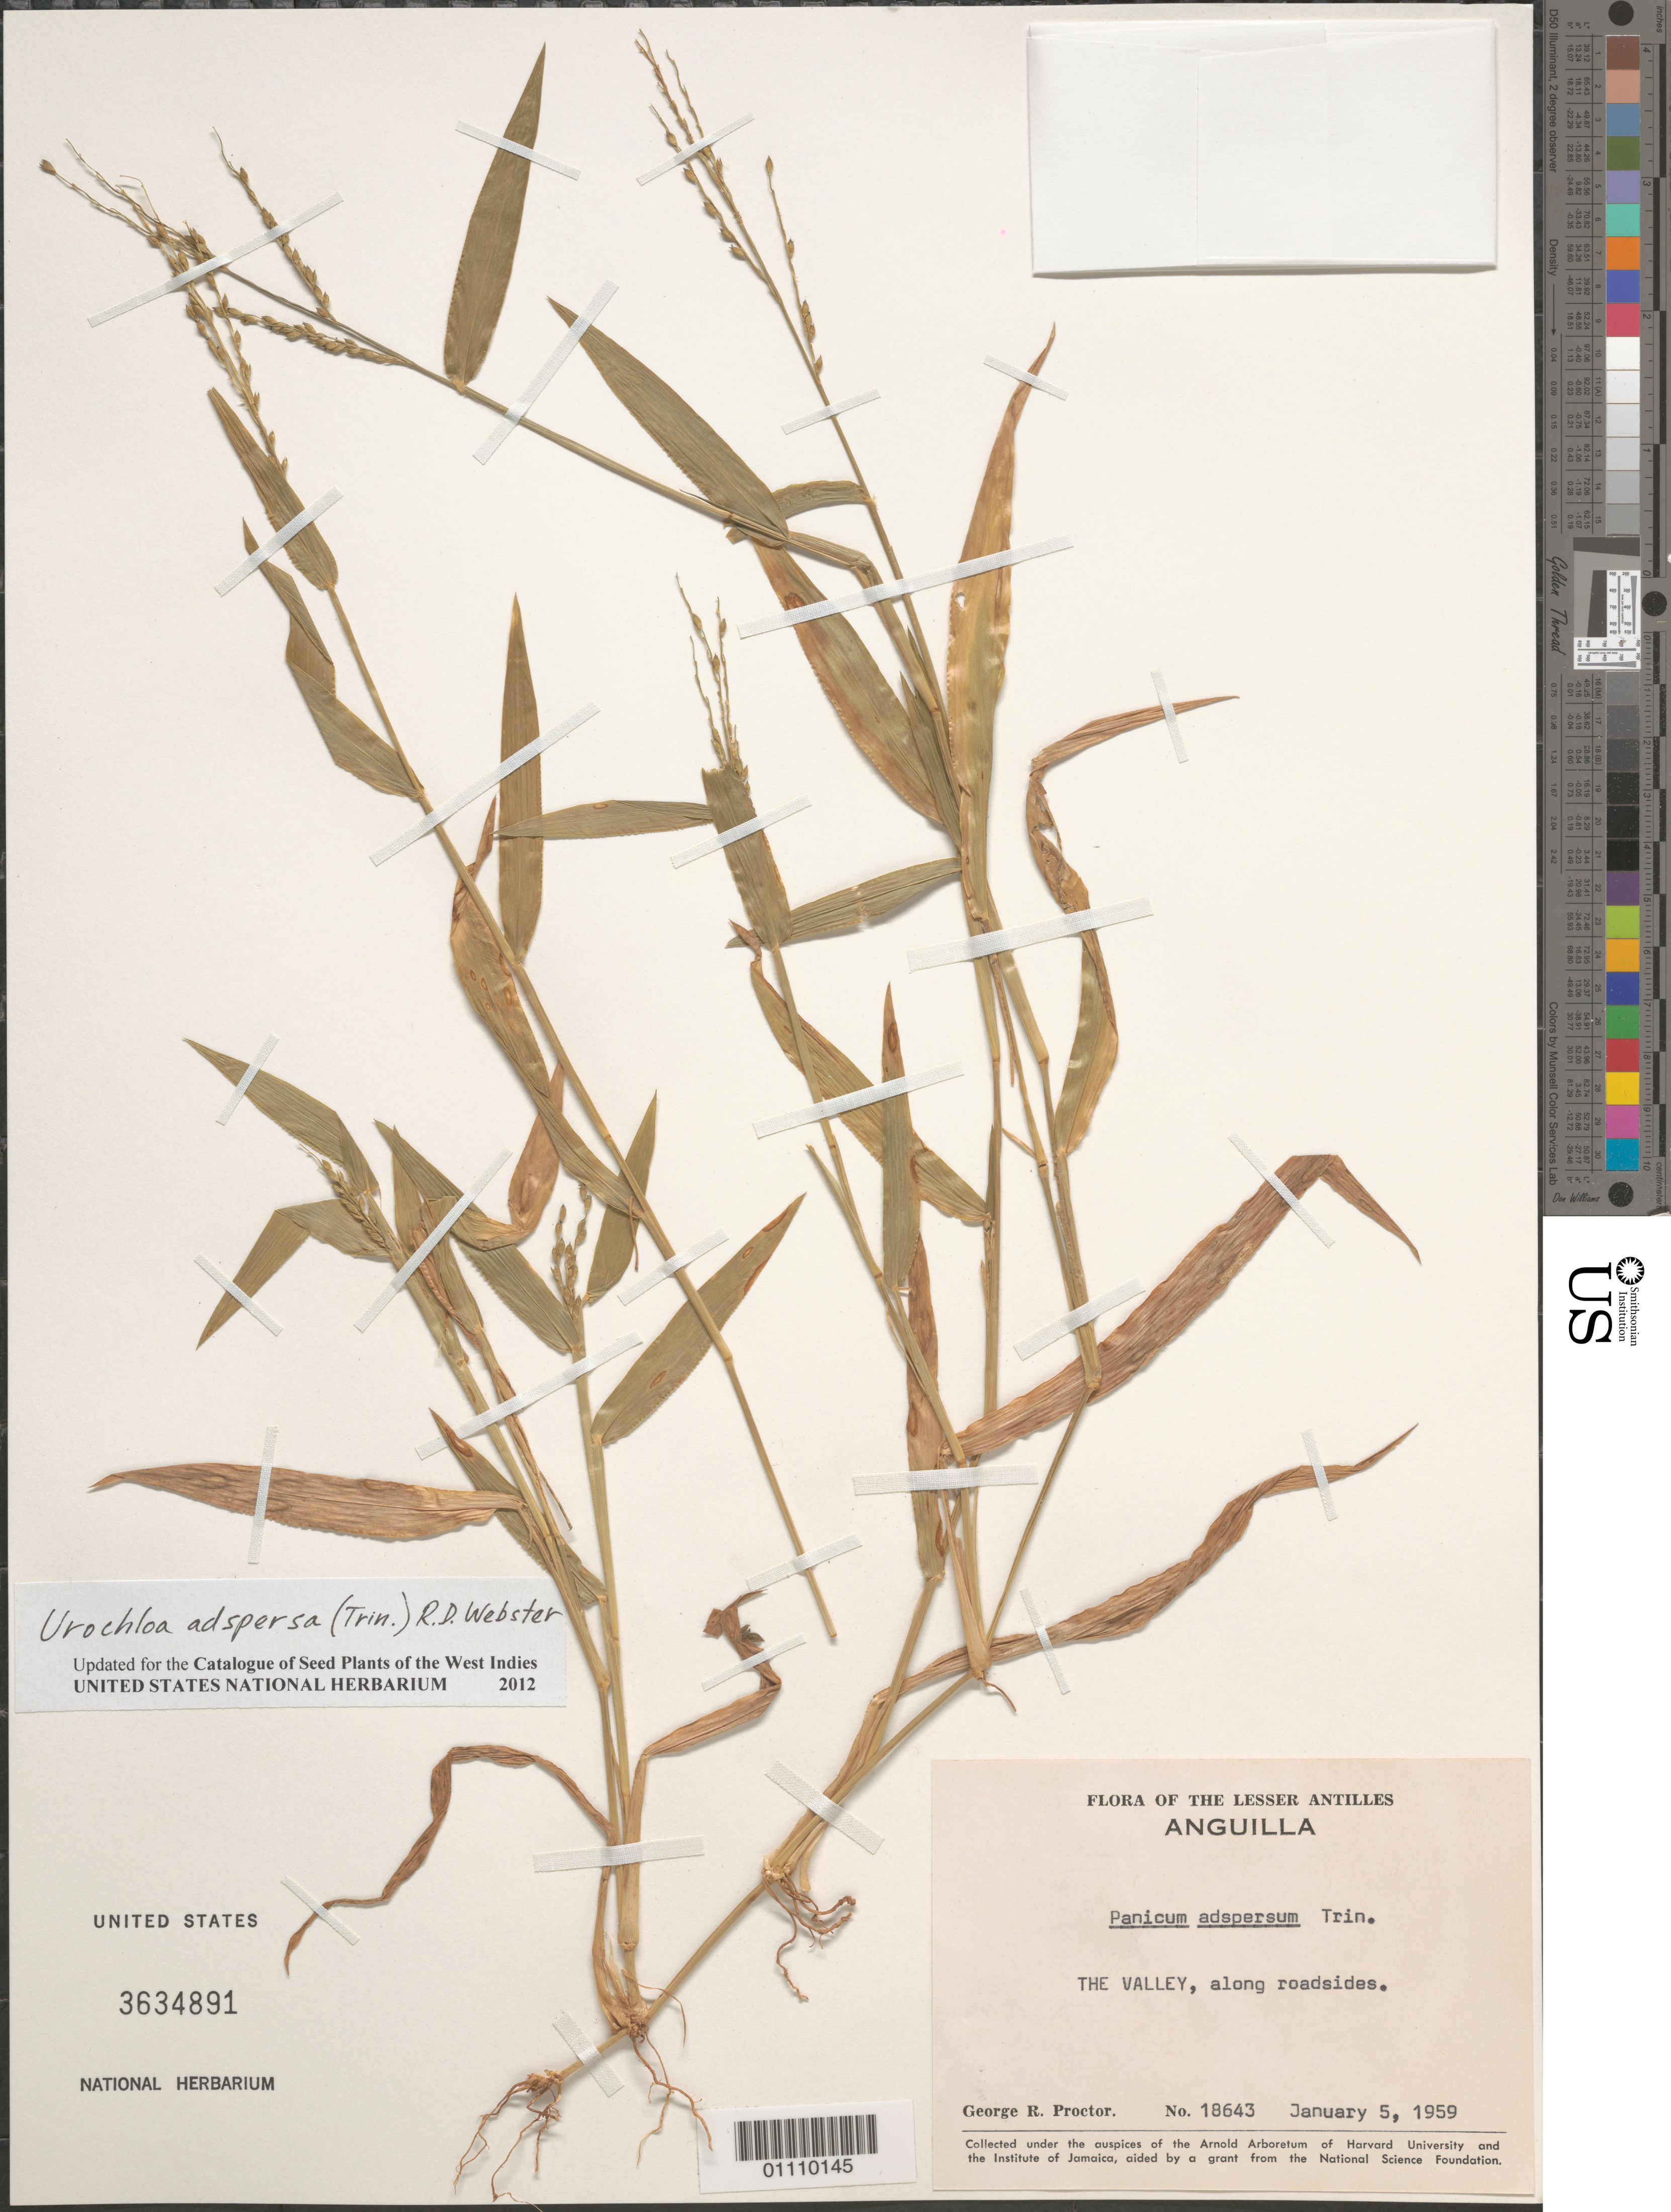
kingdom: Plantae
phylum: Tracheophyta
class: Liliopsida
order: Poales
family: Poaceae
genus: Urochloa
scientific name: Urochloa adspersa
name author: (Trin.) R.D. Webster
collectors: G. R. Proctor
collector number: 18643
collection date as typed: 05 Jan 1959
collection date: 1959-01-05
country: Anguilla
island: Anguilla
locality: The Valley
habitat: Along roadside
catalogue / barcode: US 3634891